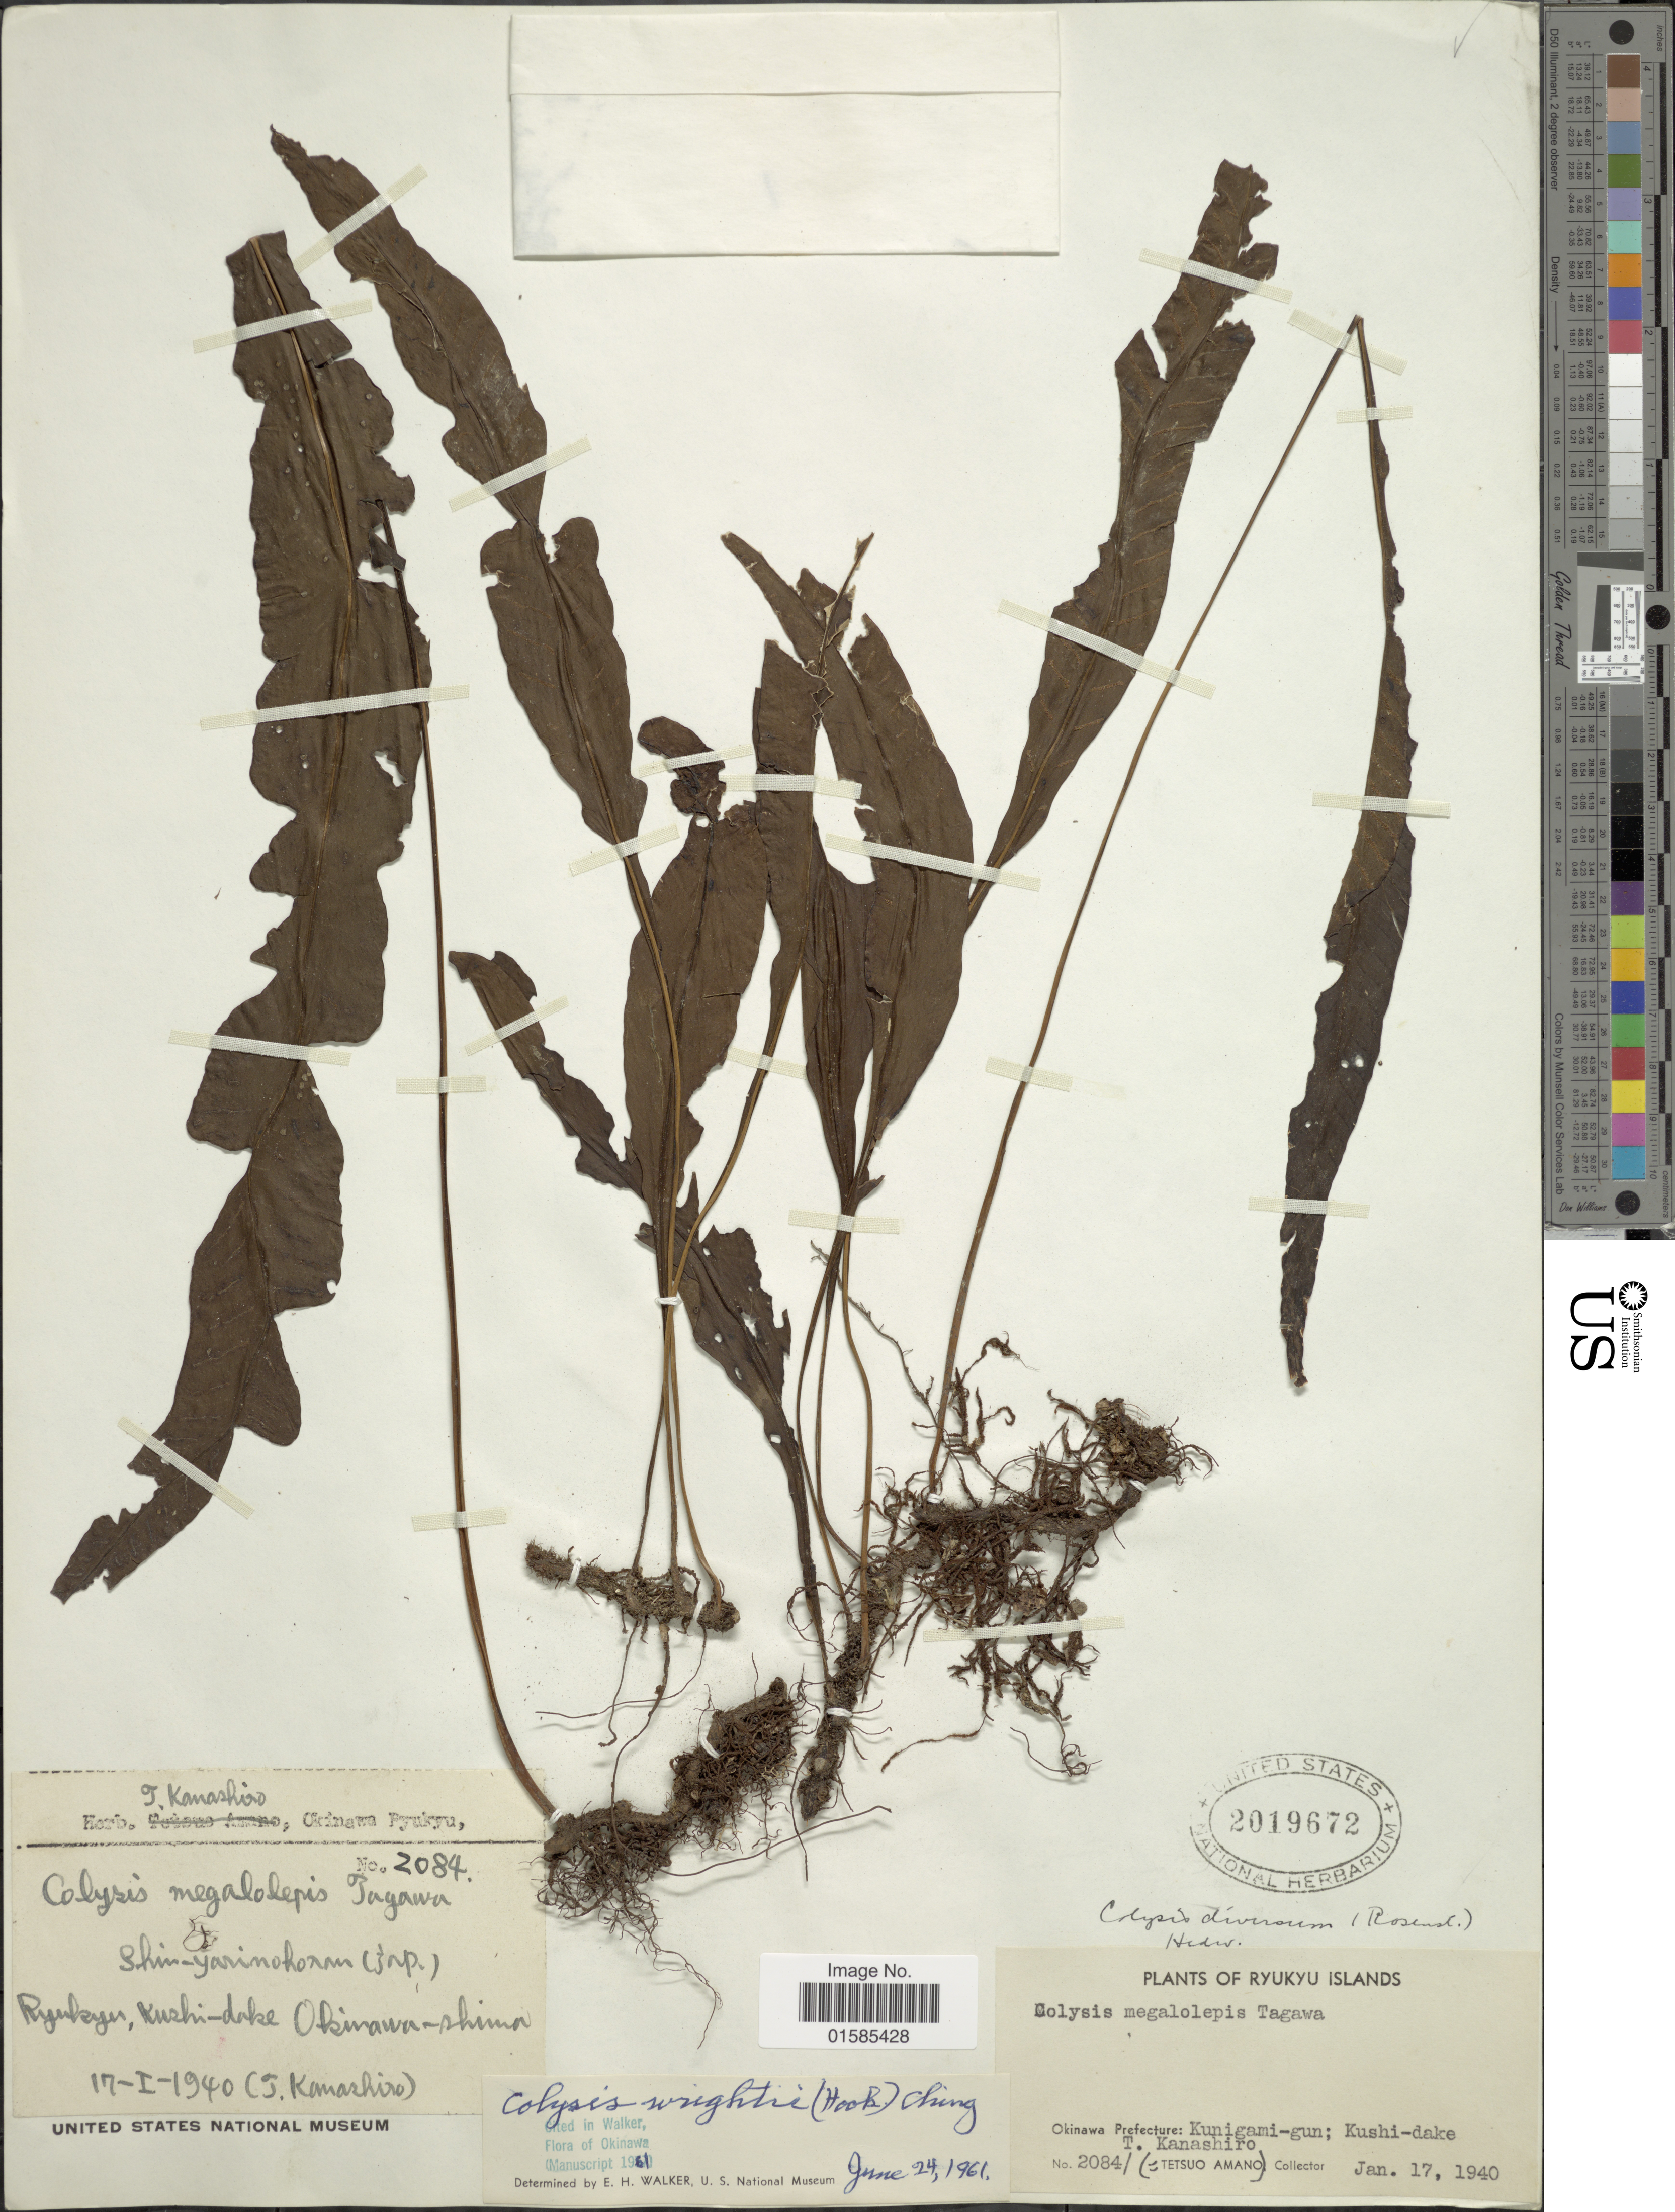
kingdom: Plantae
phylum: Tracheophyta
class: Polypodiopsida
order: Polypodiales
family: Polypodiaceae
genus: Leptochilus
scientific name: Leptochilus wrightii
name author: (Hook.) X.C. Zhang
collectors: T. Amano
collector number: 2084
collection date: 1940-01-17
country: Japan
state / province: Okinawa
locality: Ryukyu Islands, Okinawa Prefecture: kunigami-gun; Kushi-dake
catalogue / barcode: US 2019672